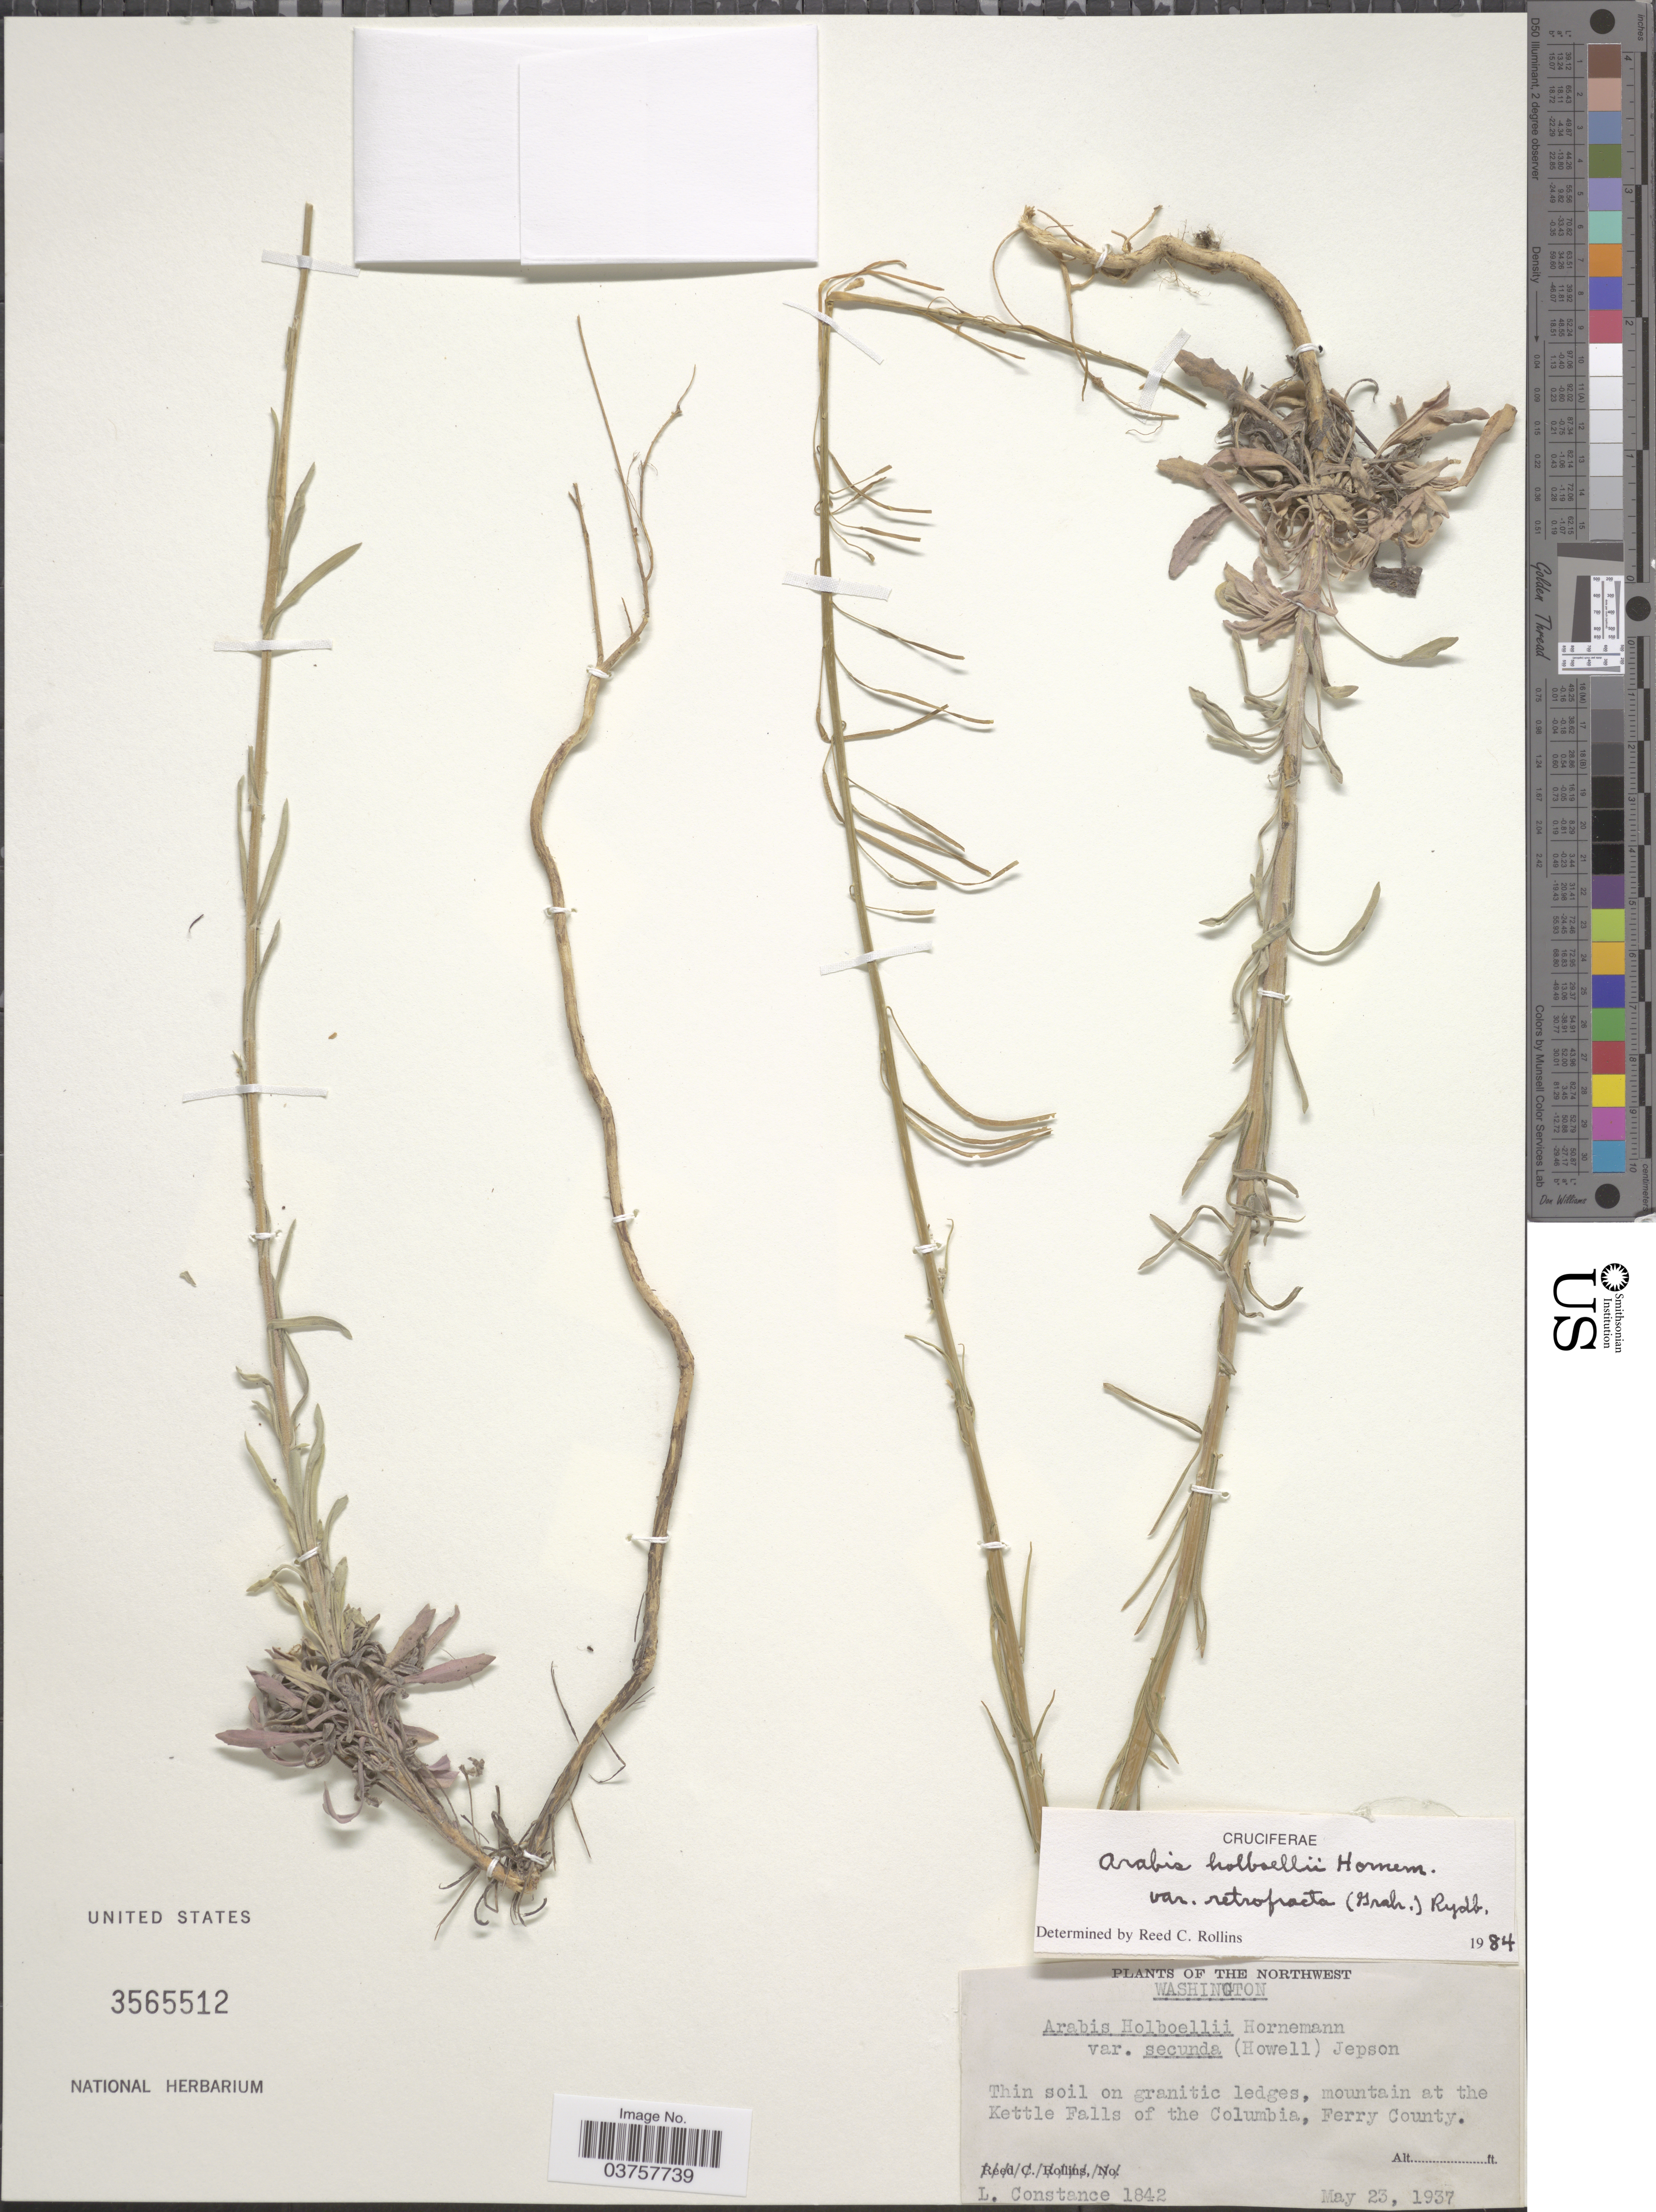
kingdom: Plantae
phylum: Tracheophyta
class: Magnoliopsida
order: Brassicales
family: Brassicaceae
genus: Arabis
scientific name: Arabis holboellii var. retrofracta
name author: Rydb.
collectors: L. Constance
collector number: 1842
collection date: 1937-05-23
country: United States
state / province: Washington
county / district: Ferry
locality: The Northwest. Mountain at the Kettle Falls of the Columbia, Ferry County.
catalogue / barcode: US 3565512